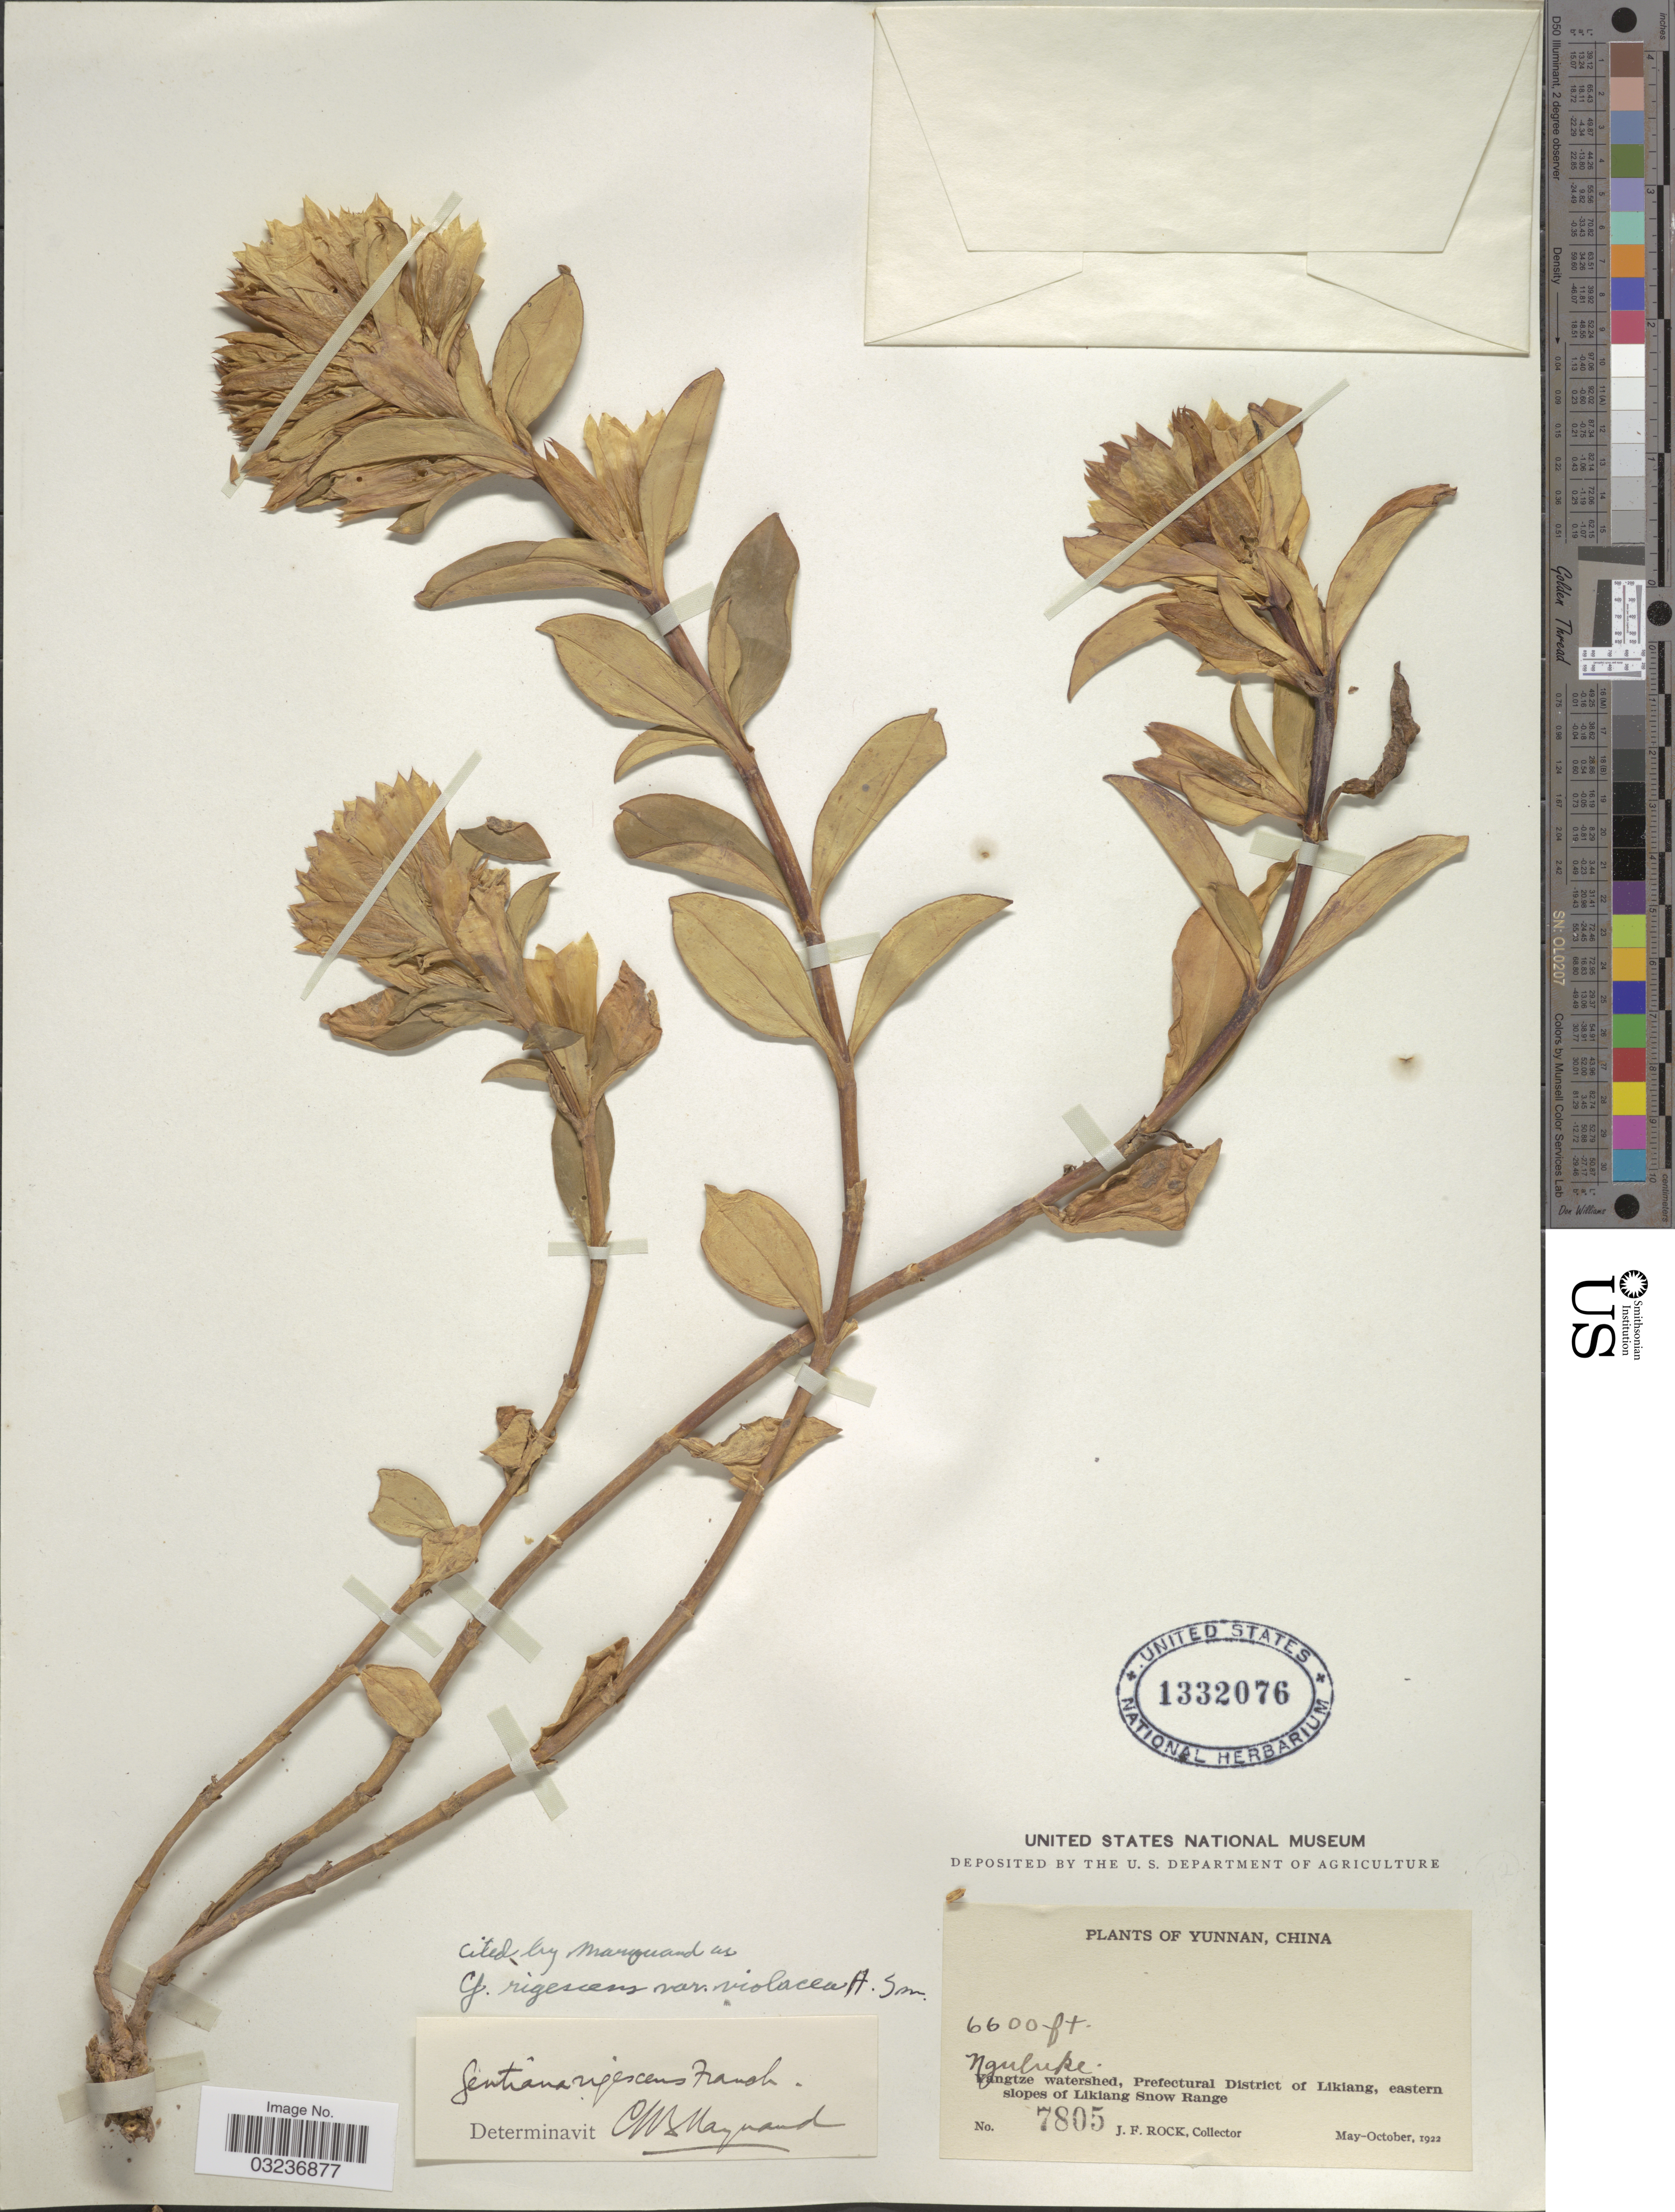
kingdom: Plantae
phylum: Tracheophyta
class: Magnoliopsida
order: Gentianales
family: Gentianaceae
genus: Gentiana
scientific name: Gentiana rigescens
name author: Franch. ex Hemsl.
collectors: J. Rock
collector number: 7805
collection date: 1922-05/1922-10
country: China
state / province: Yunnan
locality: Ngulupe, Yangtze watershed, Prefectural District of Likiang, eastern slopes of Likiang Snow Range.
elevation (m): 2012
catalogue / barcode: US 1332076